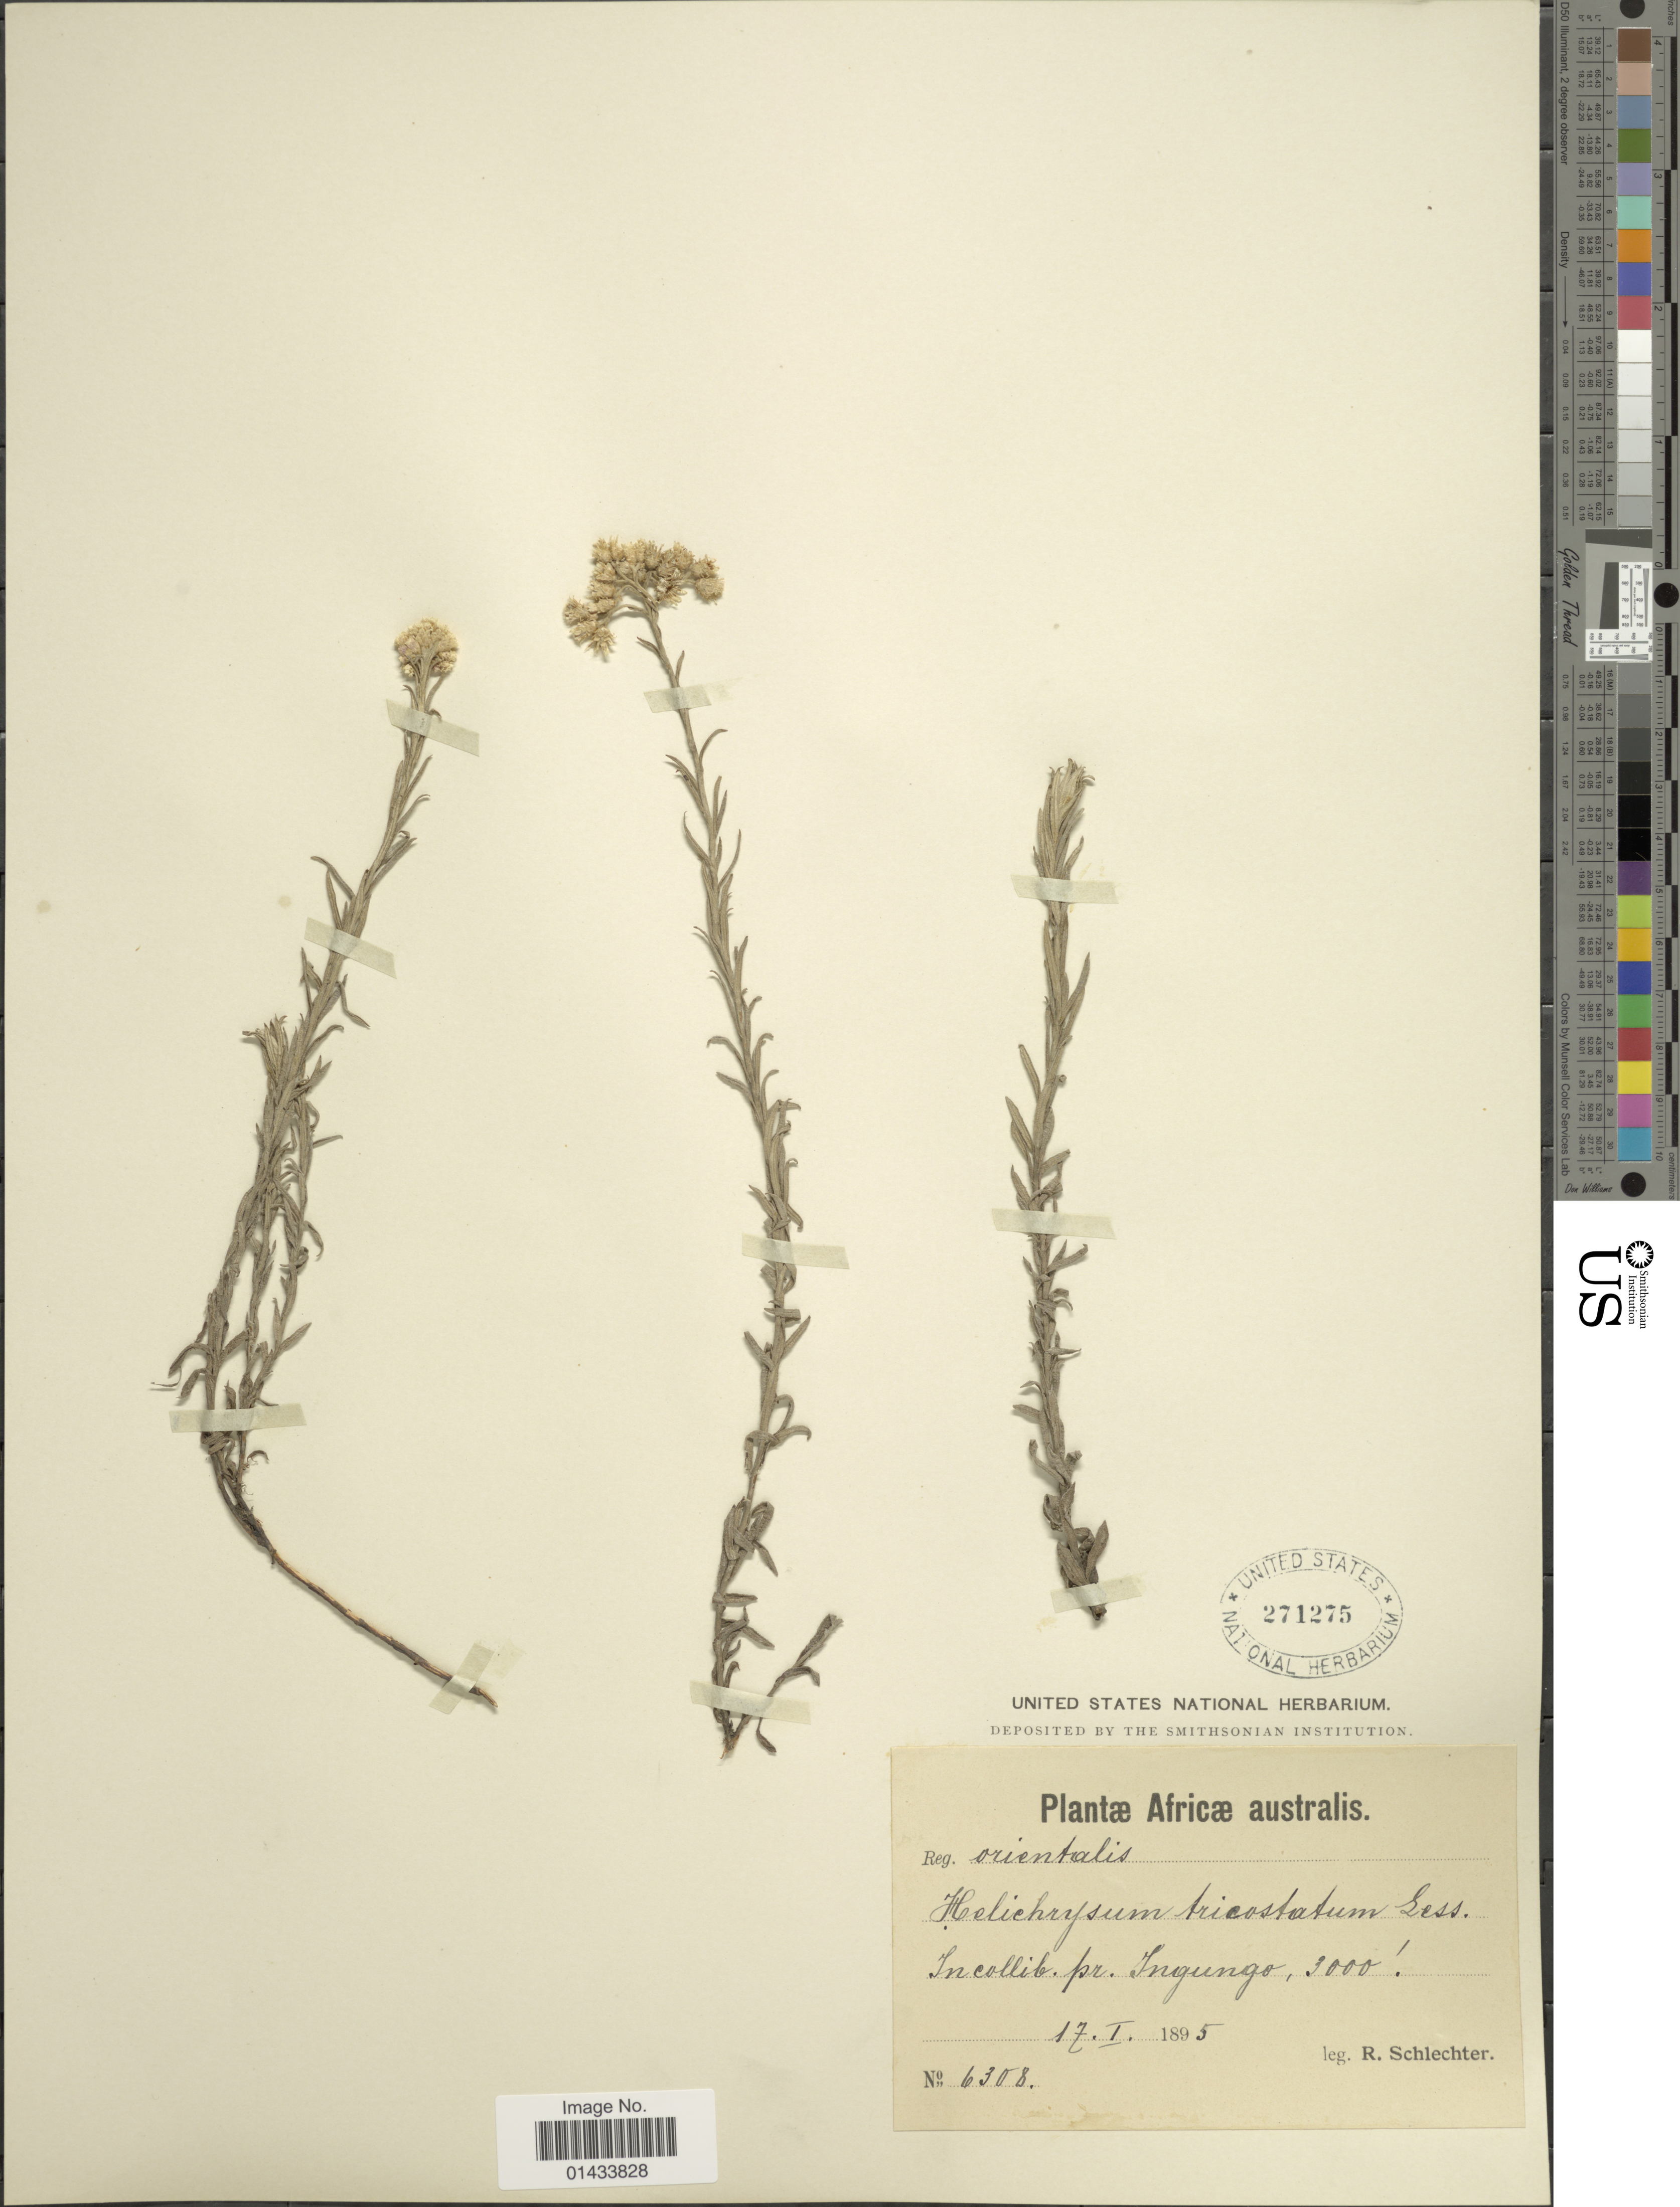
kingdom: Plantae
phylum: Tracheophyta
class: Magnoliopsida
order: Asterales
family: Asteraceae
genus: Helichrysum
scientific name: Helichrysum tricostatum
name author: (Thunb.) Less.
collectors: F. R. R. Schlechter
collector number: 6308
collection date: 1895-01-17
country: South Africa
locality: In collib., pr. Ingungo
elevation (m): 914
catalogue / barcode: US 271275